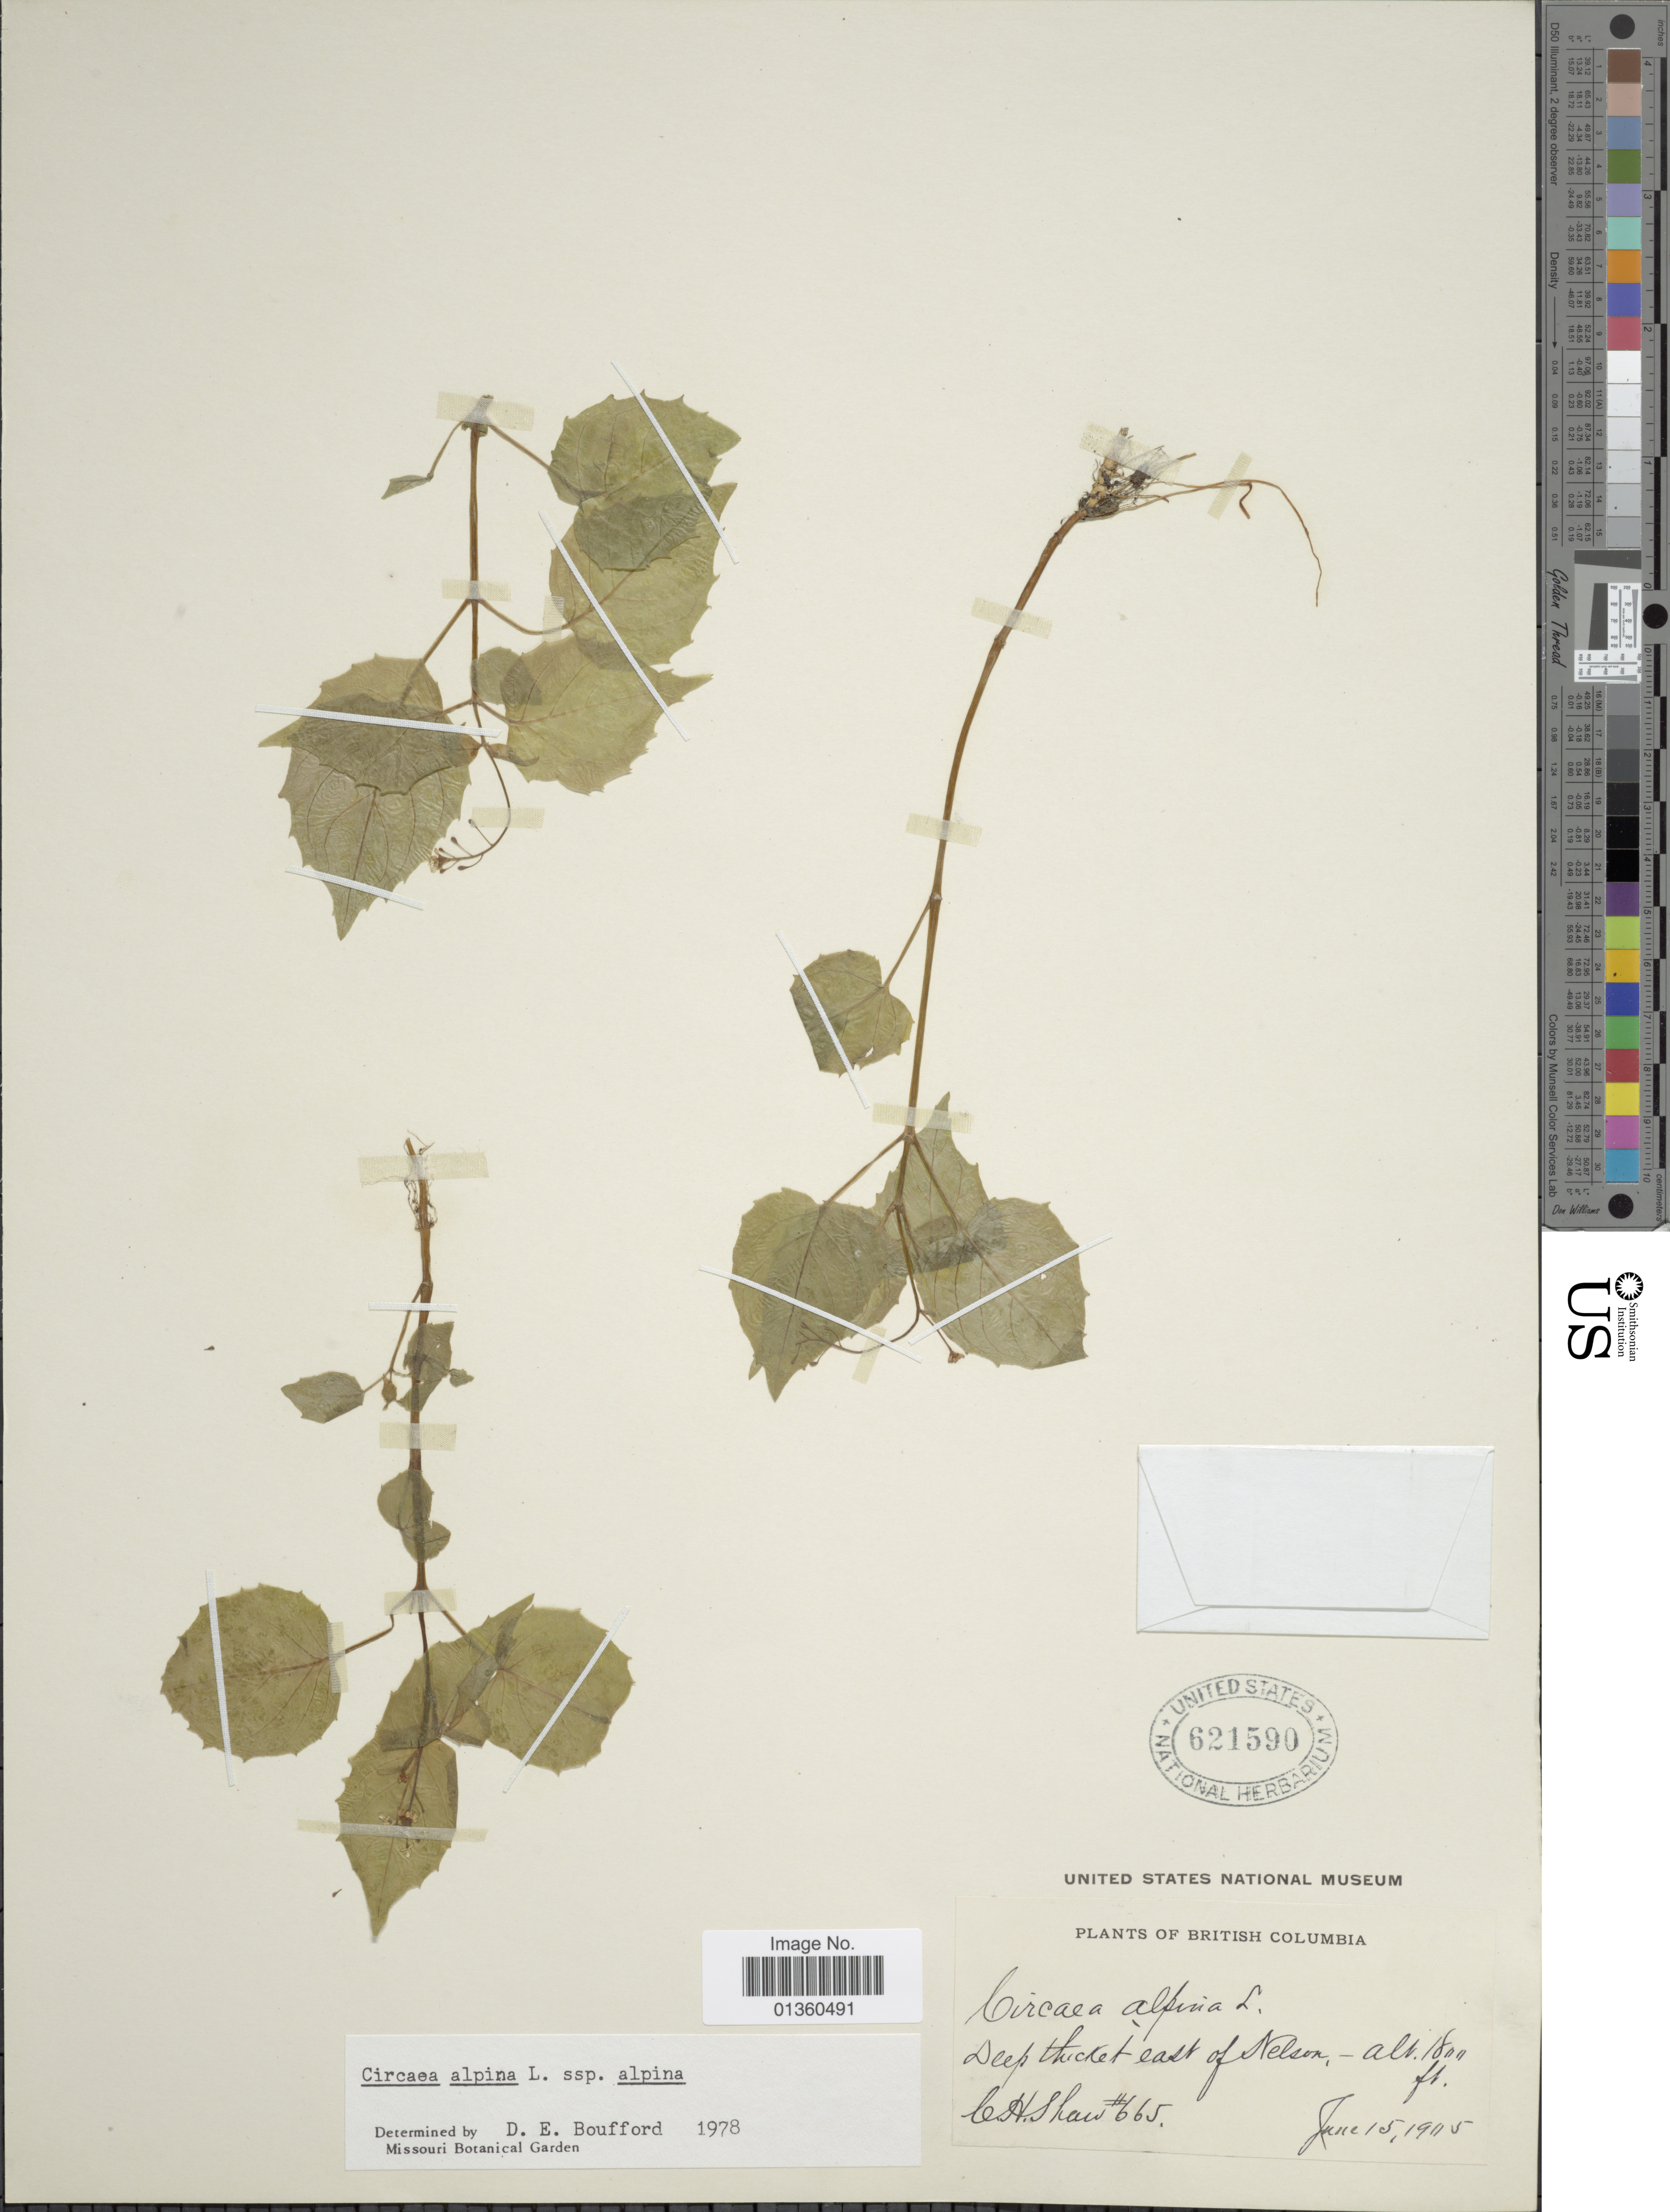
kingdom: Plantae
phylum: Tracheophyta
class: Magnoliopsida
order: Myrtales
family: Onagraceae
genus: Circaea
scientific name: Circaea alpina subsp. alpina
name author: L.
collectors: C. H. Shaw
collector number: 665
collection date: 1905-06-15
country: Canada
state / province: British Columbia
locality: Deep thicket east of Nelson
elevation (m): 549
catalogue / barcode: US 621590